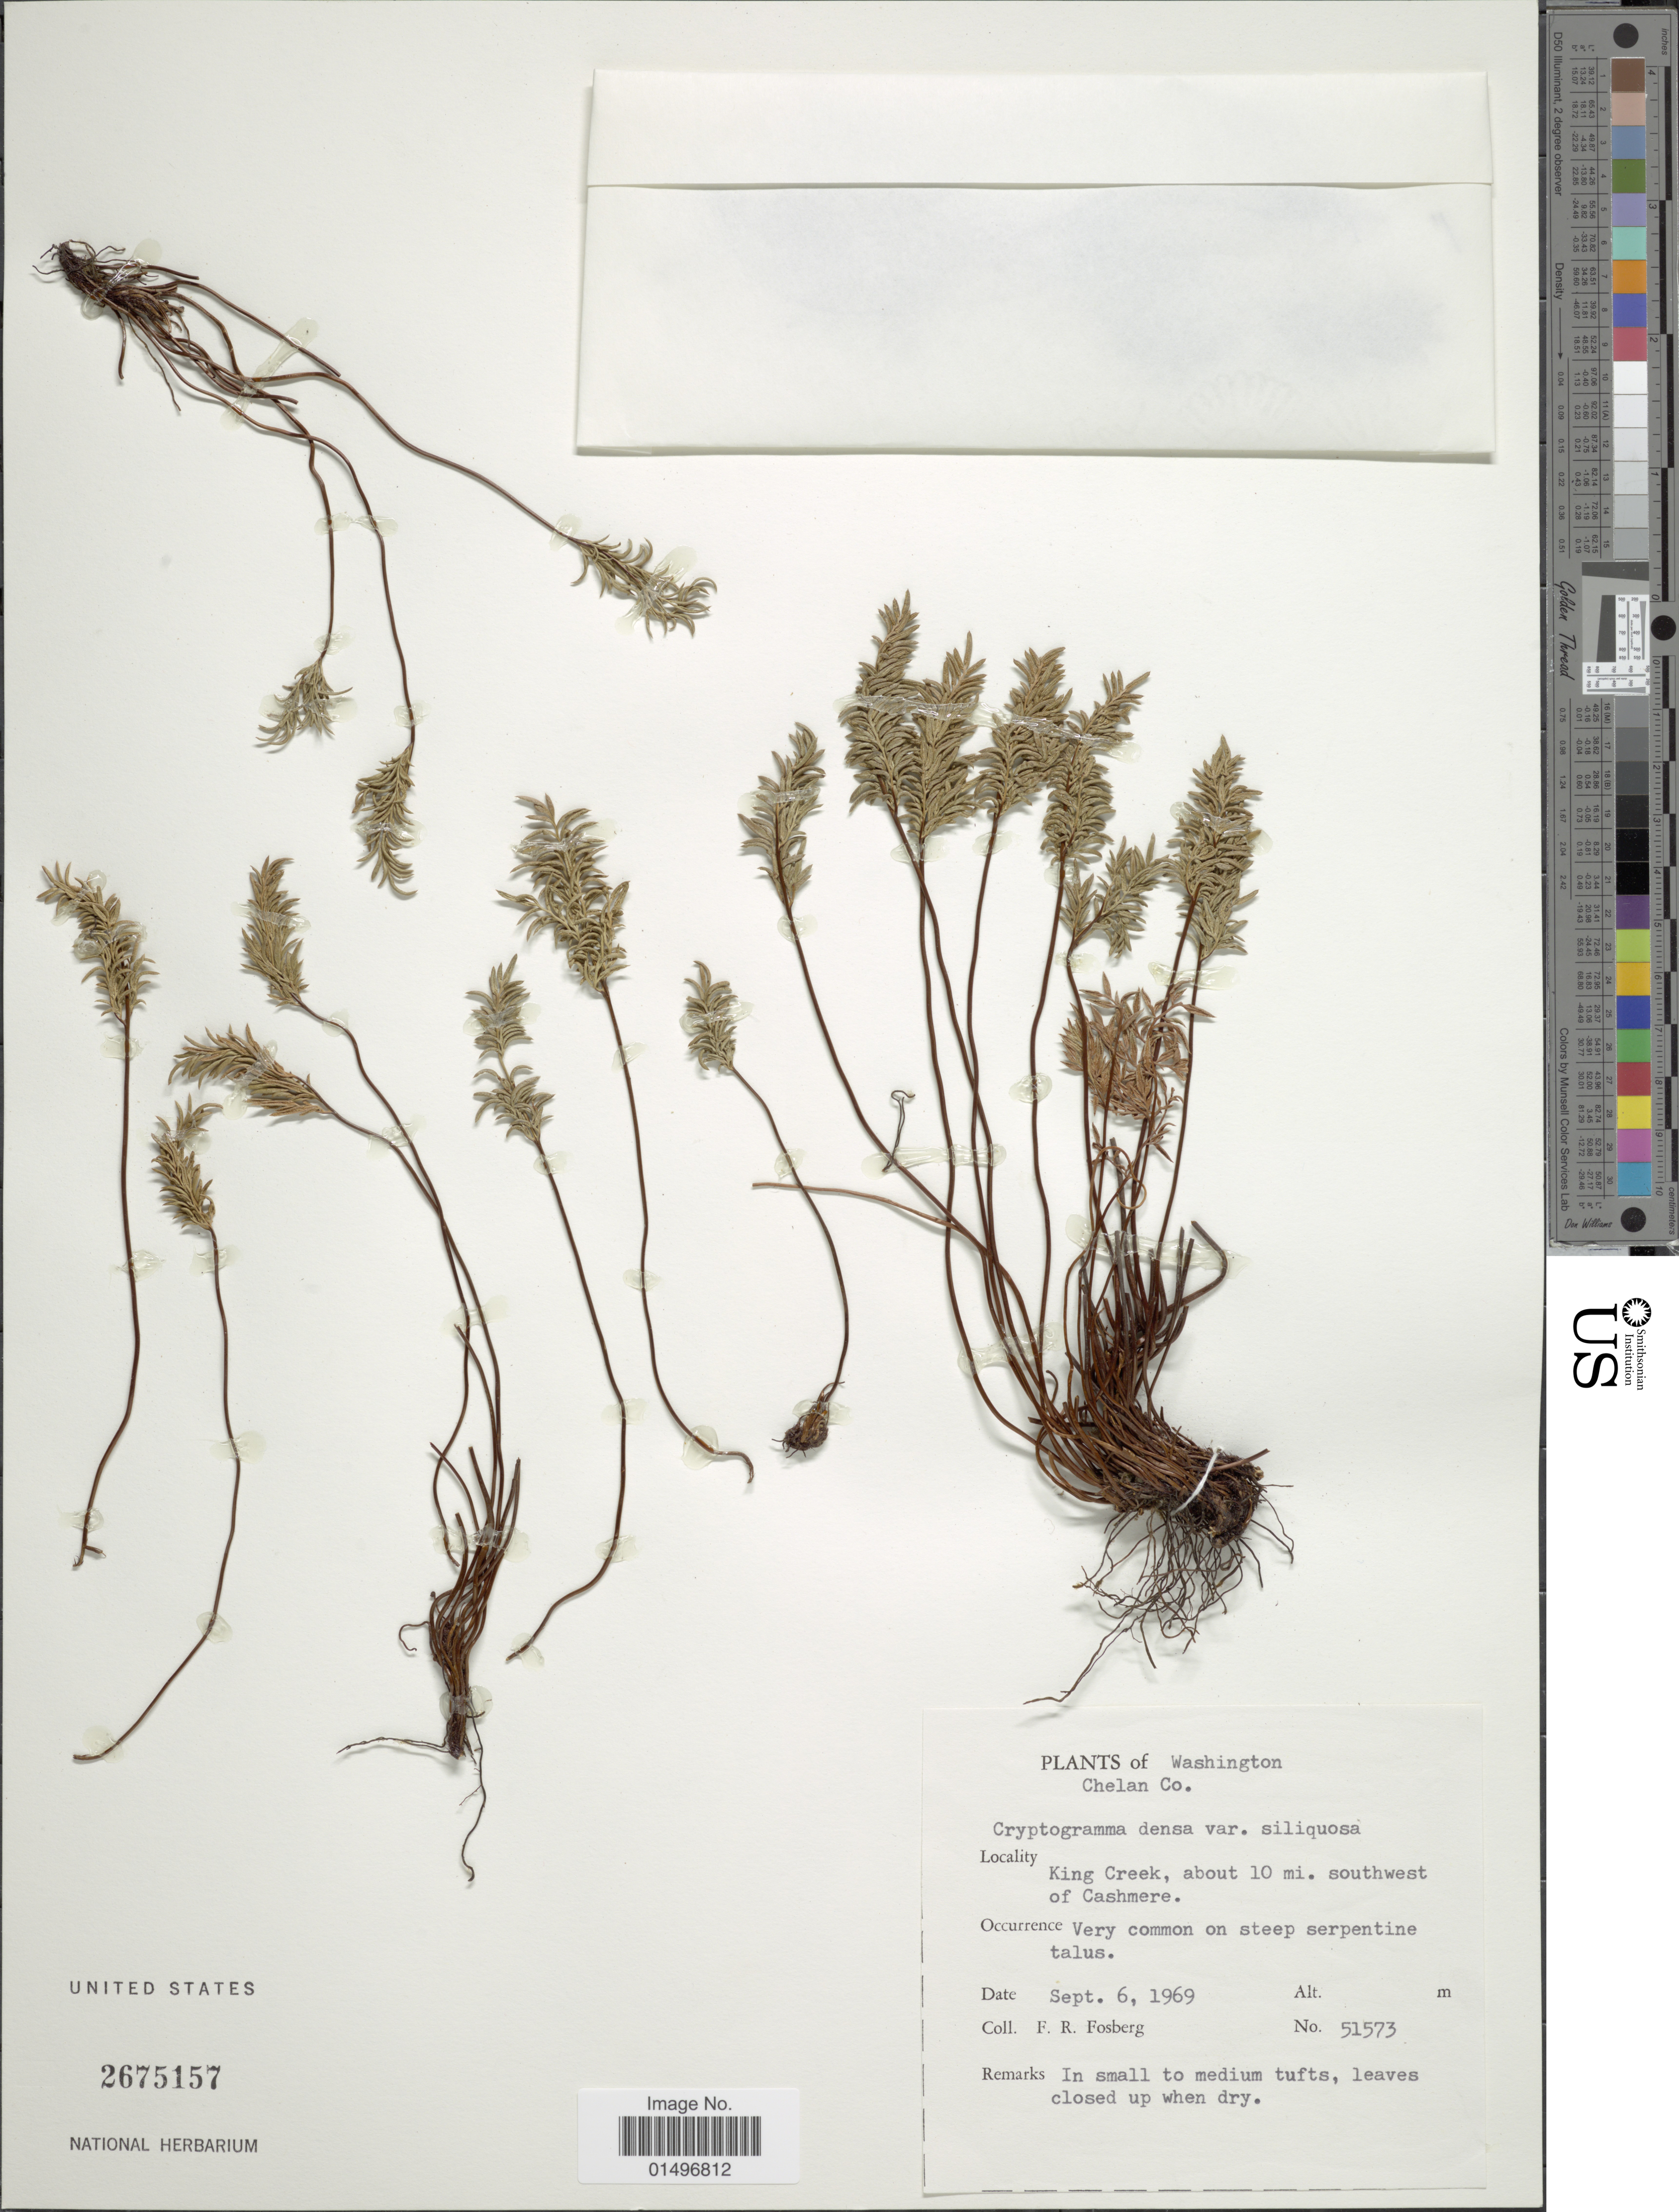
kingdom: Plantae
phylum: Tracheophyta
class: Polypodiopsida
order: Polypodiales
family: Pteridaceae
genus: Aspidotis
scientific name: Aspidotis densa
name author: (Brack.) Lellinger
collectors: F. R. Fosberg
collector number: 51573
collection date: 1969-09-06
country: United States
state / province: Washington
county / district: King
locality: Washington, Chelan Co. , King Creek, about 10 mi. southwest of Cashmere.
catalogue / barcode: US 2675157